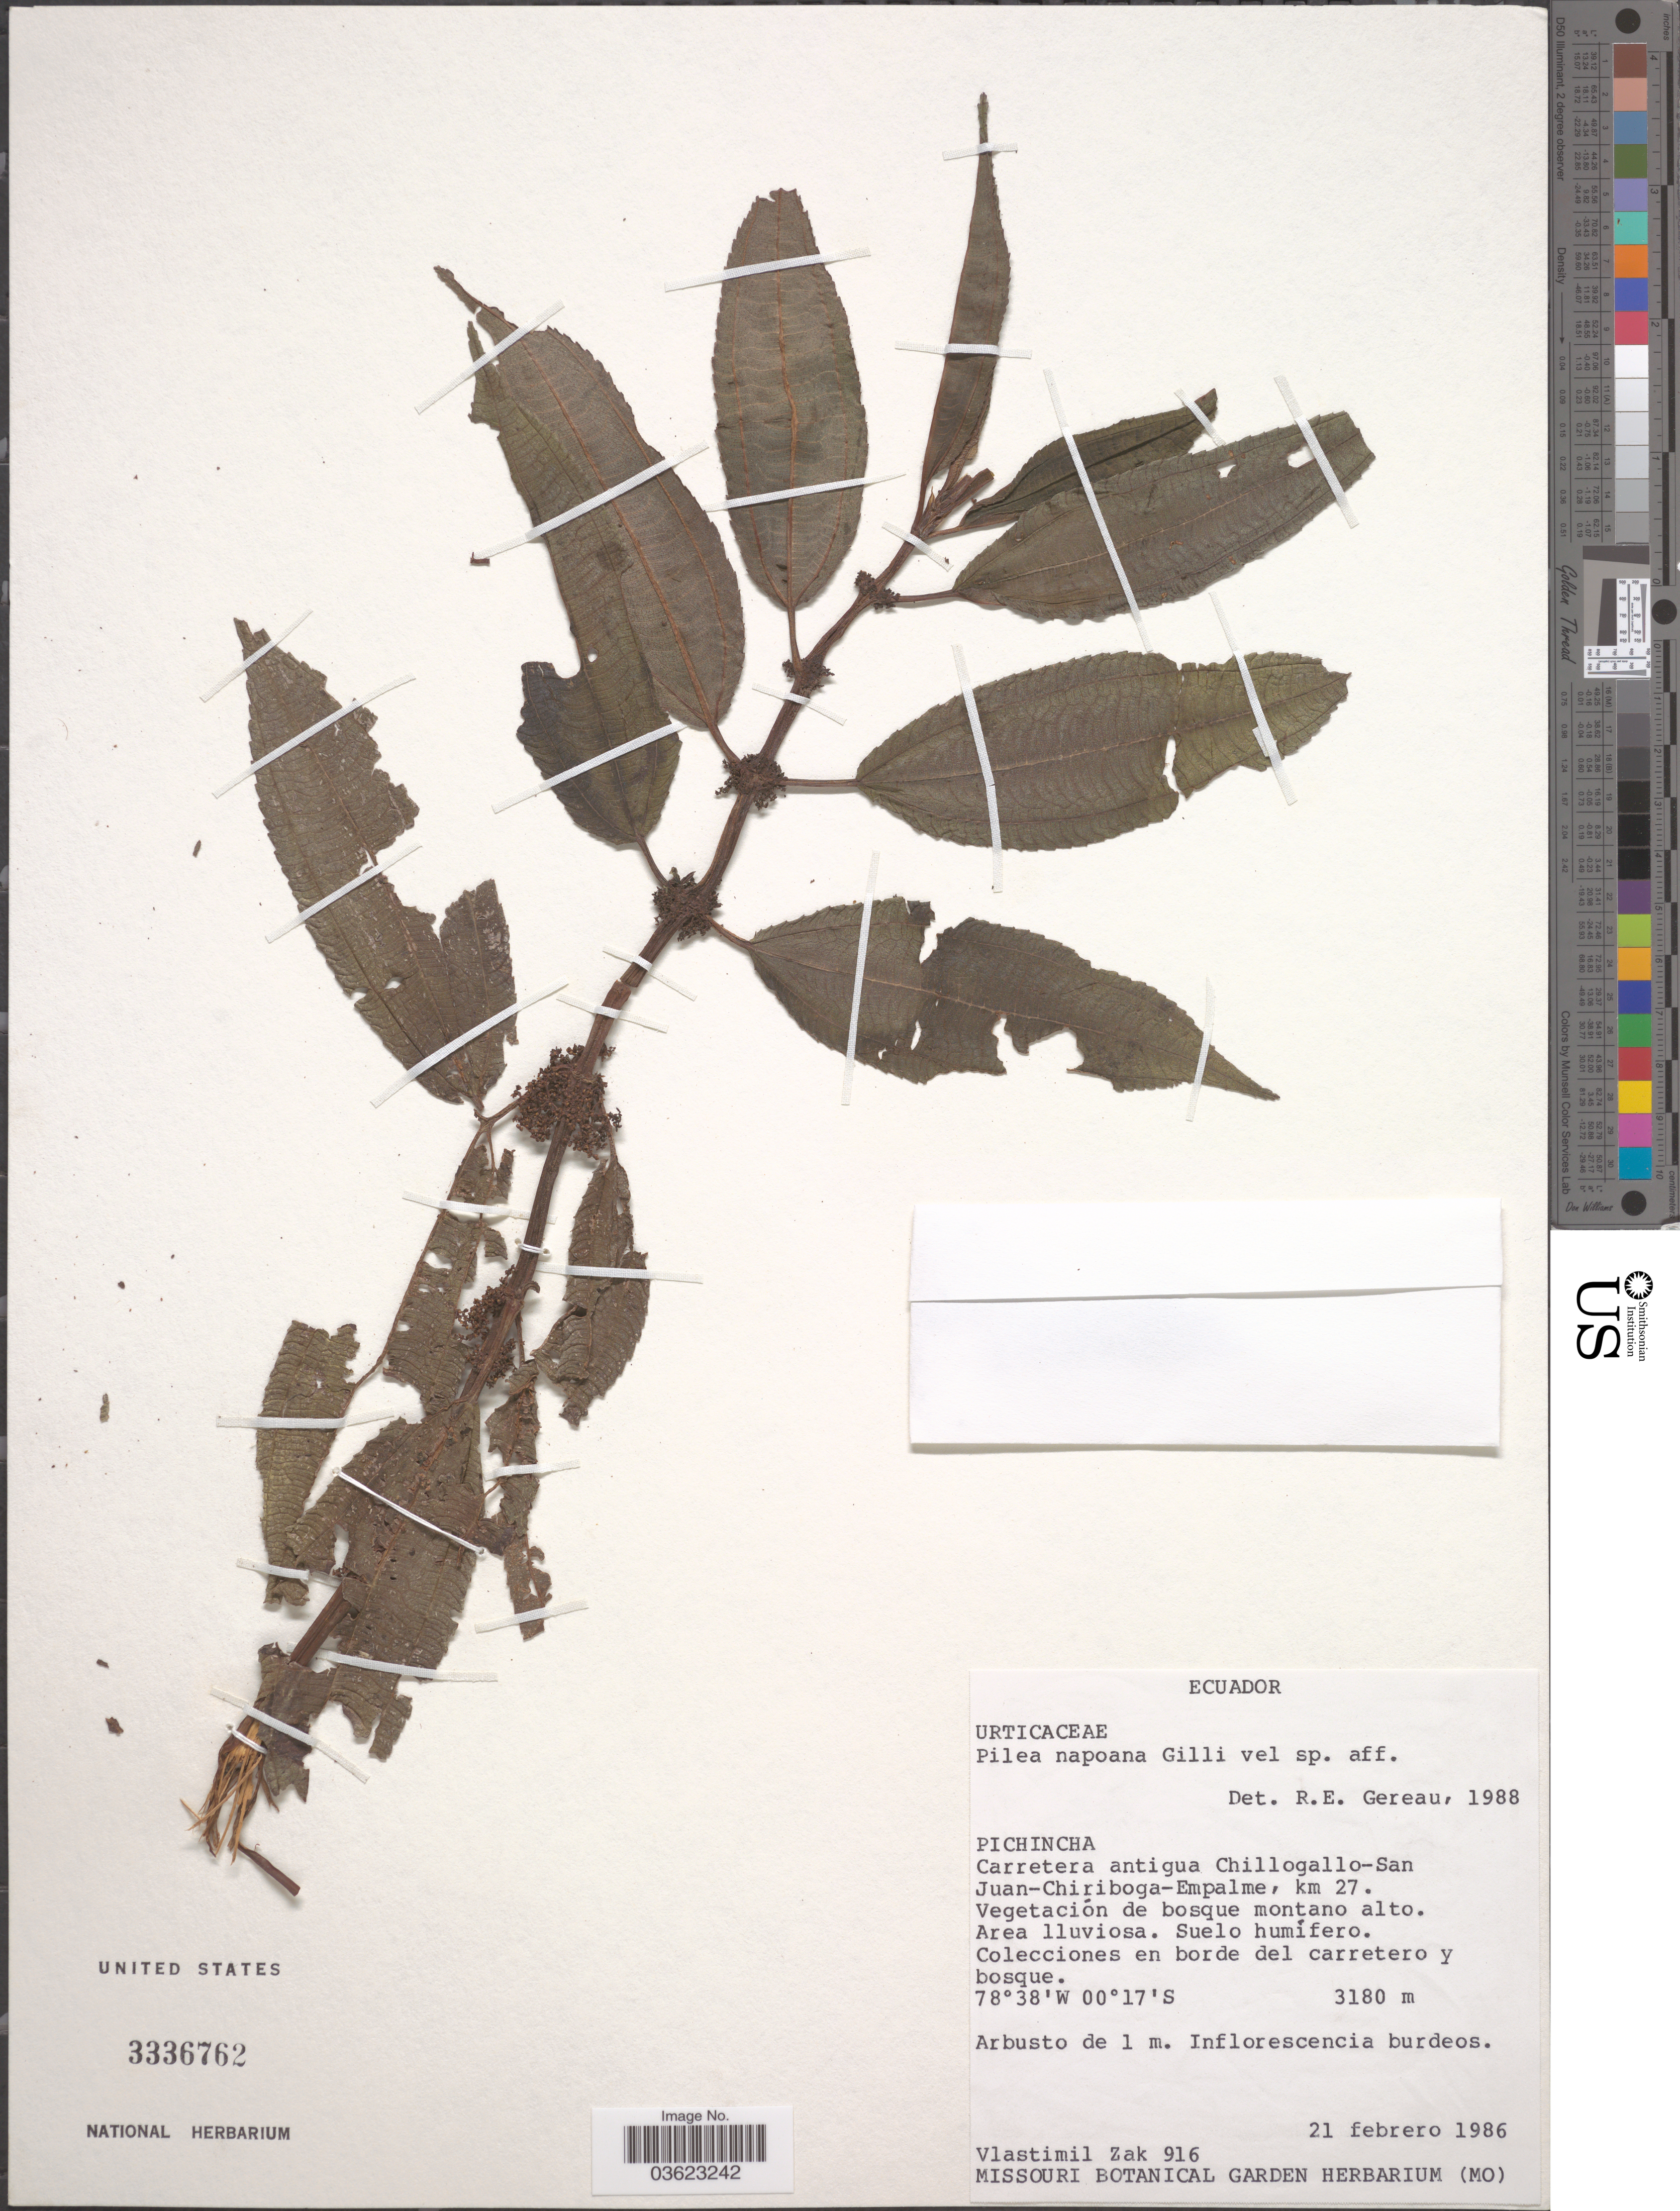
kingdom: Plantae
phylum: Tracheophyta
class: Magnoliopsida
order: Rosales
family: Urticaceae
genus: Pilea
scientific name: Pilea napoana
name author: Gilli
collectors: V. Zak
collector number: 916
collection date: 1986-02-21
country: Ecuador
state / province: Pichincha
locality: Carretera antigua Chillogallo-San Juan-Chiriboga-Empalme, km 27.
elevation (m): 3180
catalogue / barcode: US 3336762